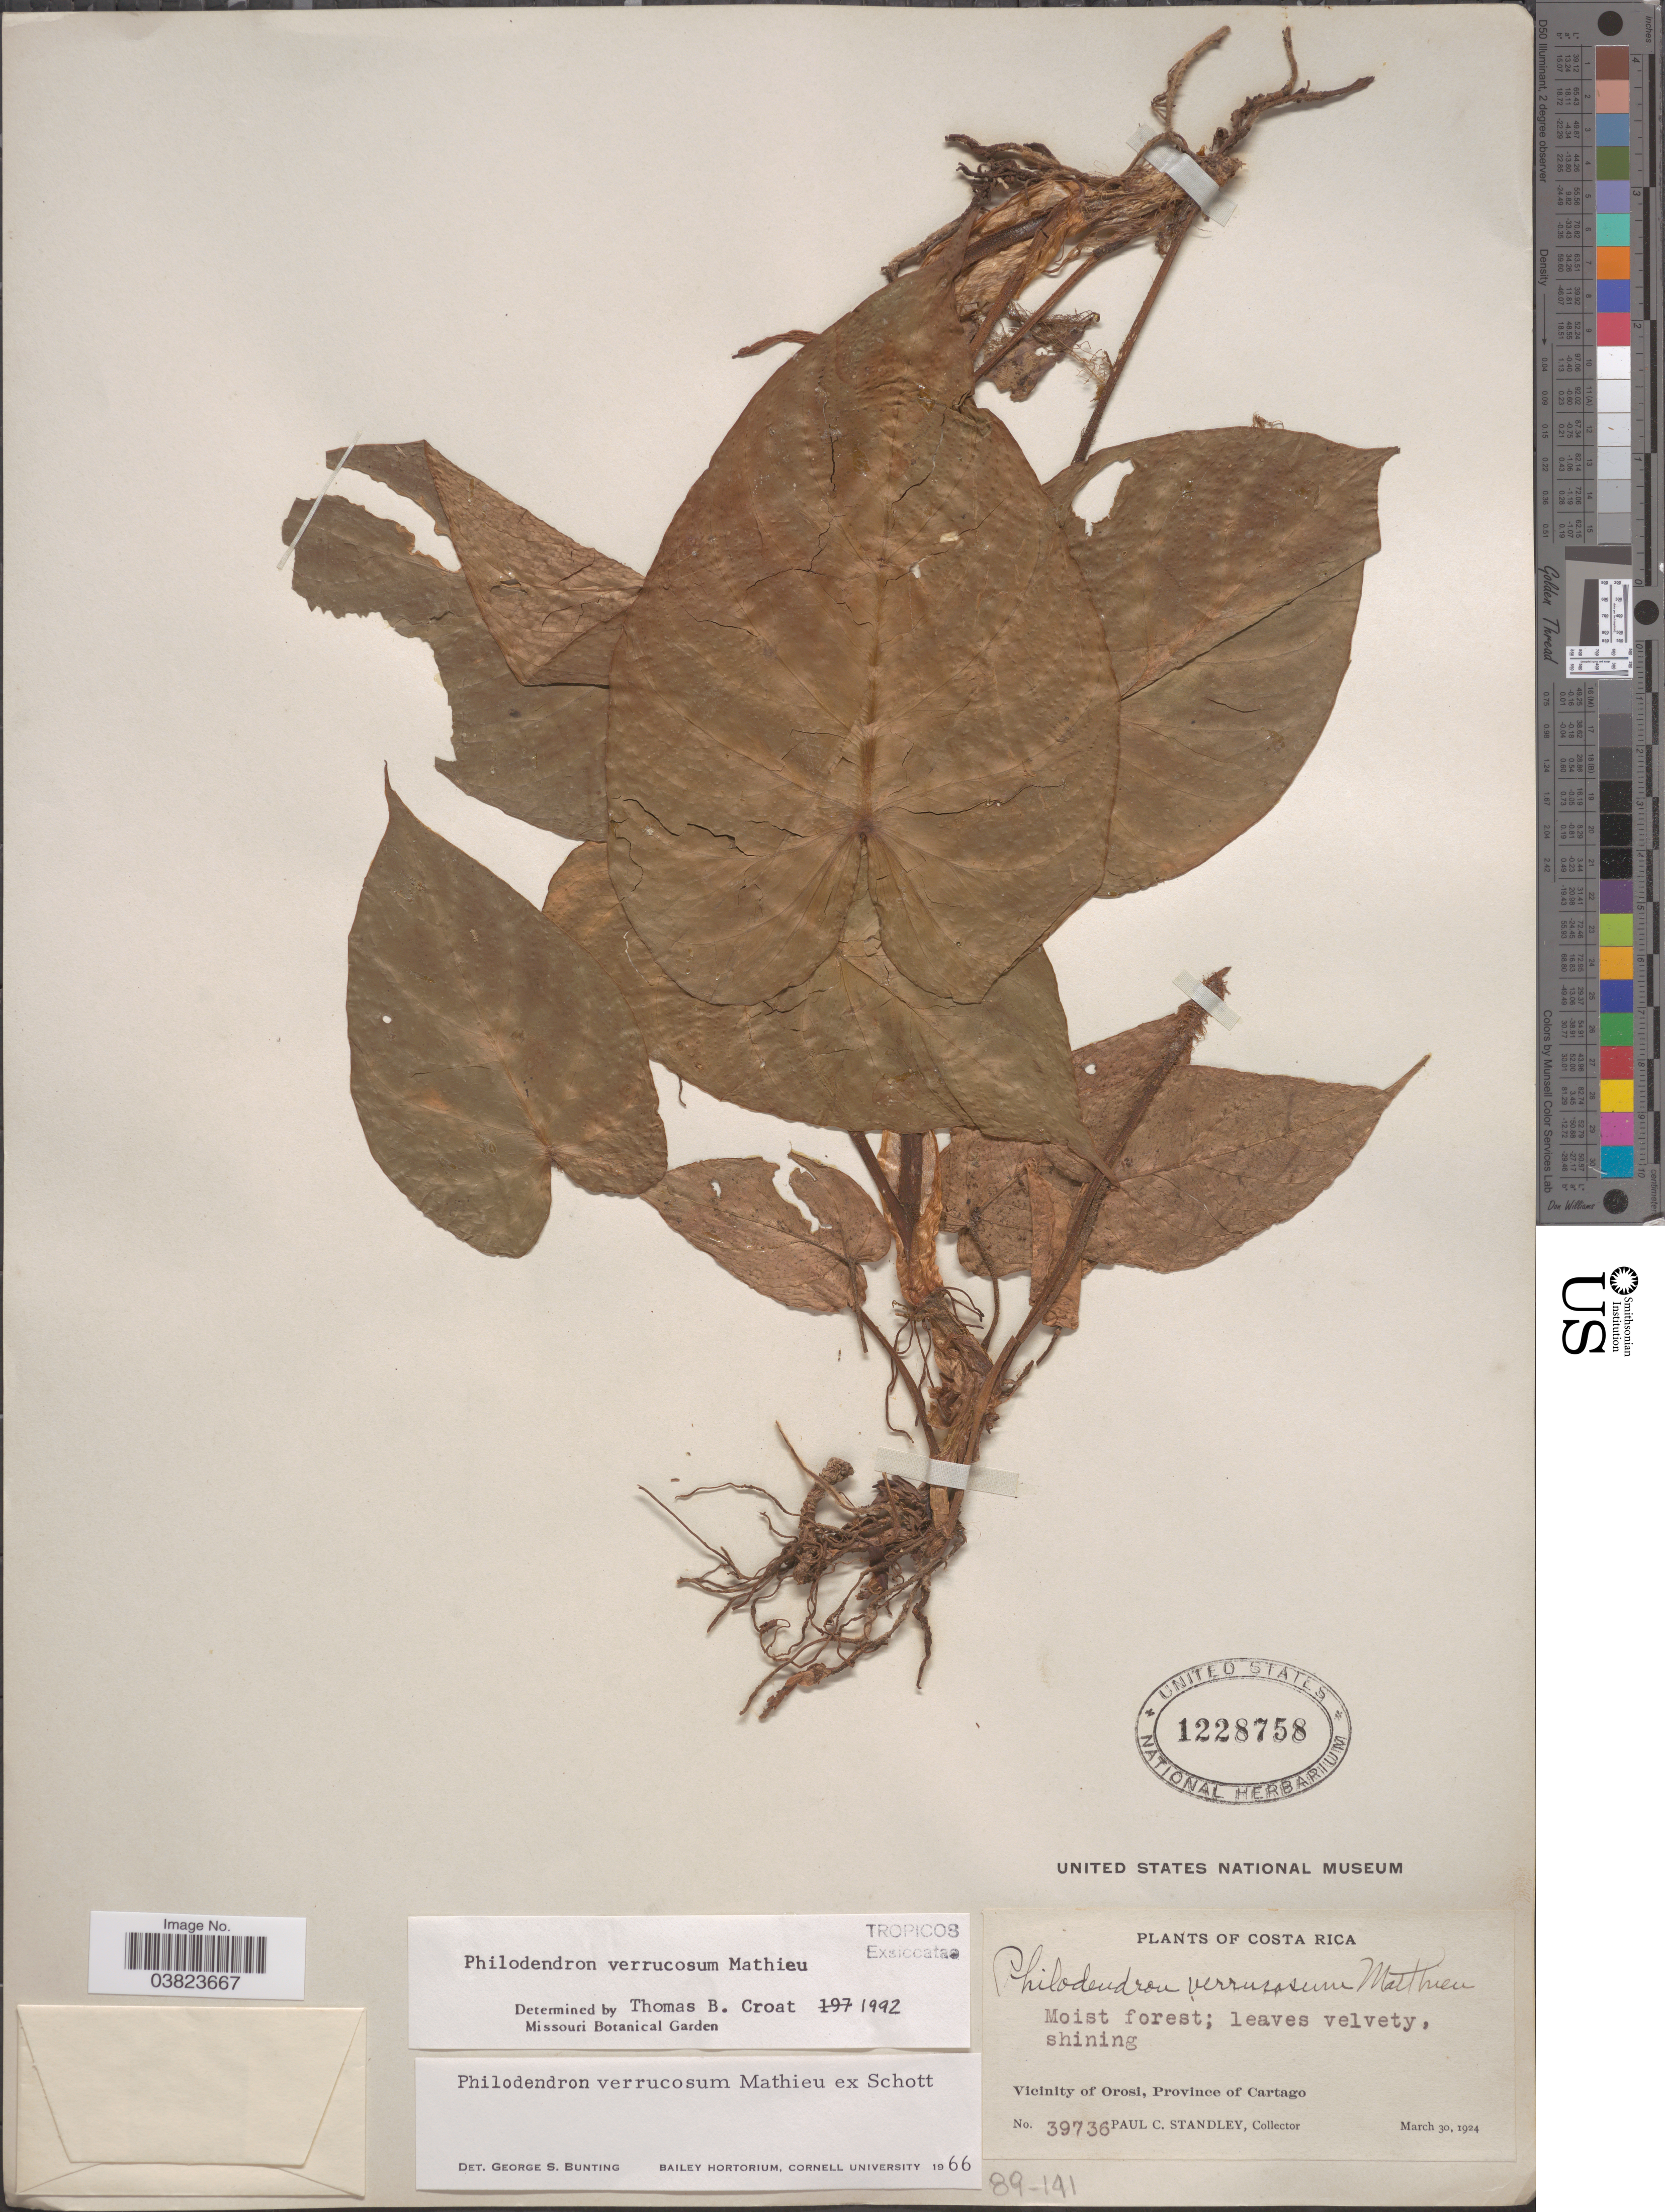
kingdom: Plantae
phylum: Tracheophyta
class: Liliopsida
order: Alismatales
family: Araceae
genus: Philodendron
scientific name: Philodendron verrucosum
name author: L. Mathieu ex Schott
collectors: P. C. Standley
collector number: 39736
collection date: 1924-03-30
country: Costa Rica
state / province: Cartago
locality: Vicinity of Orosi.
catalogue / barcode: US 1228758